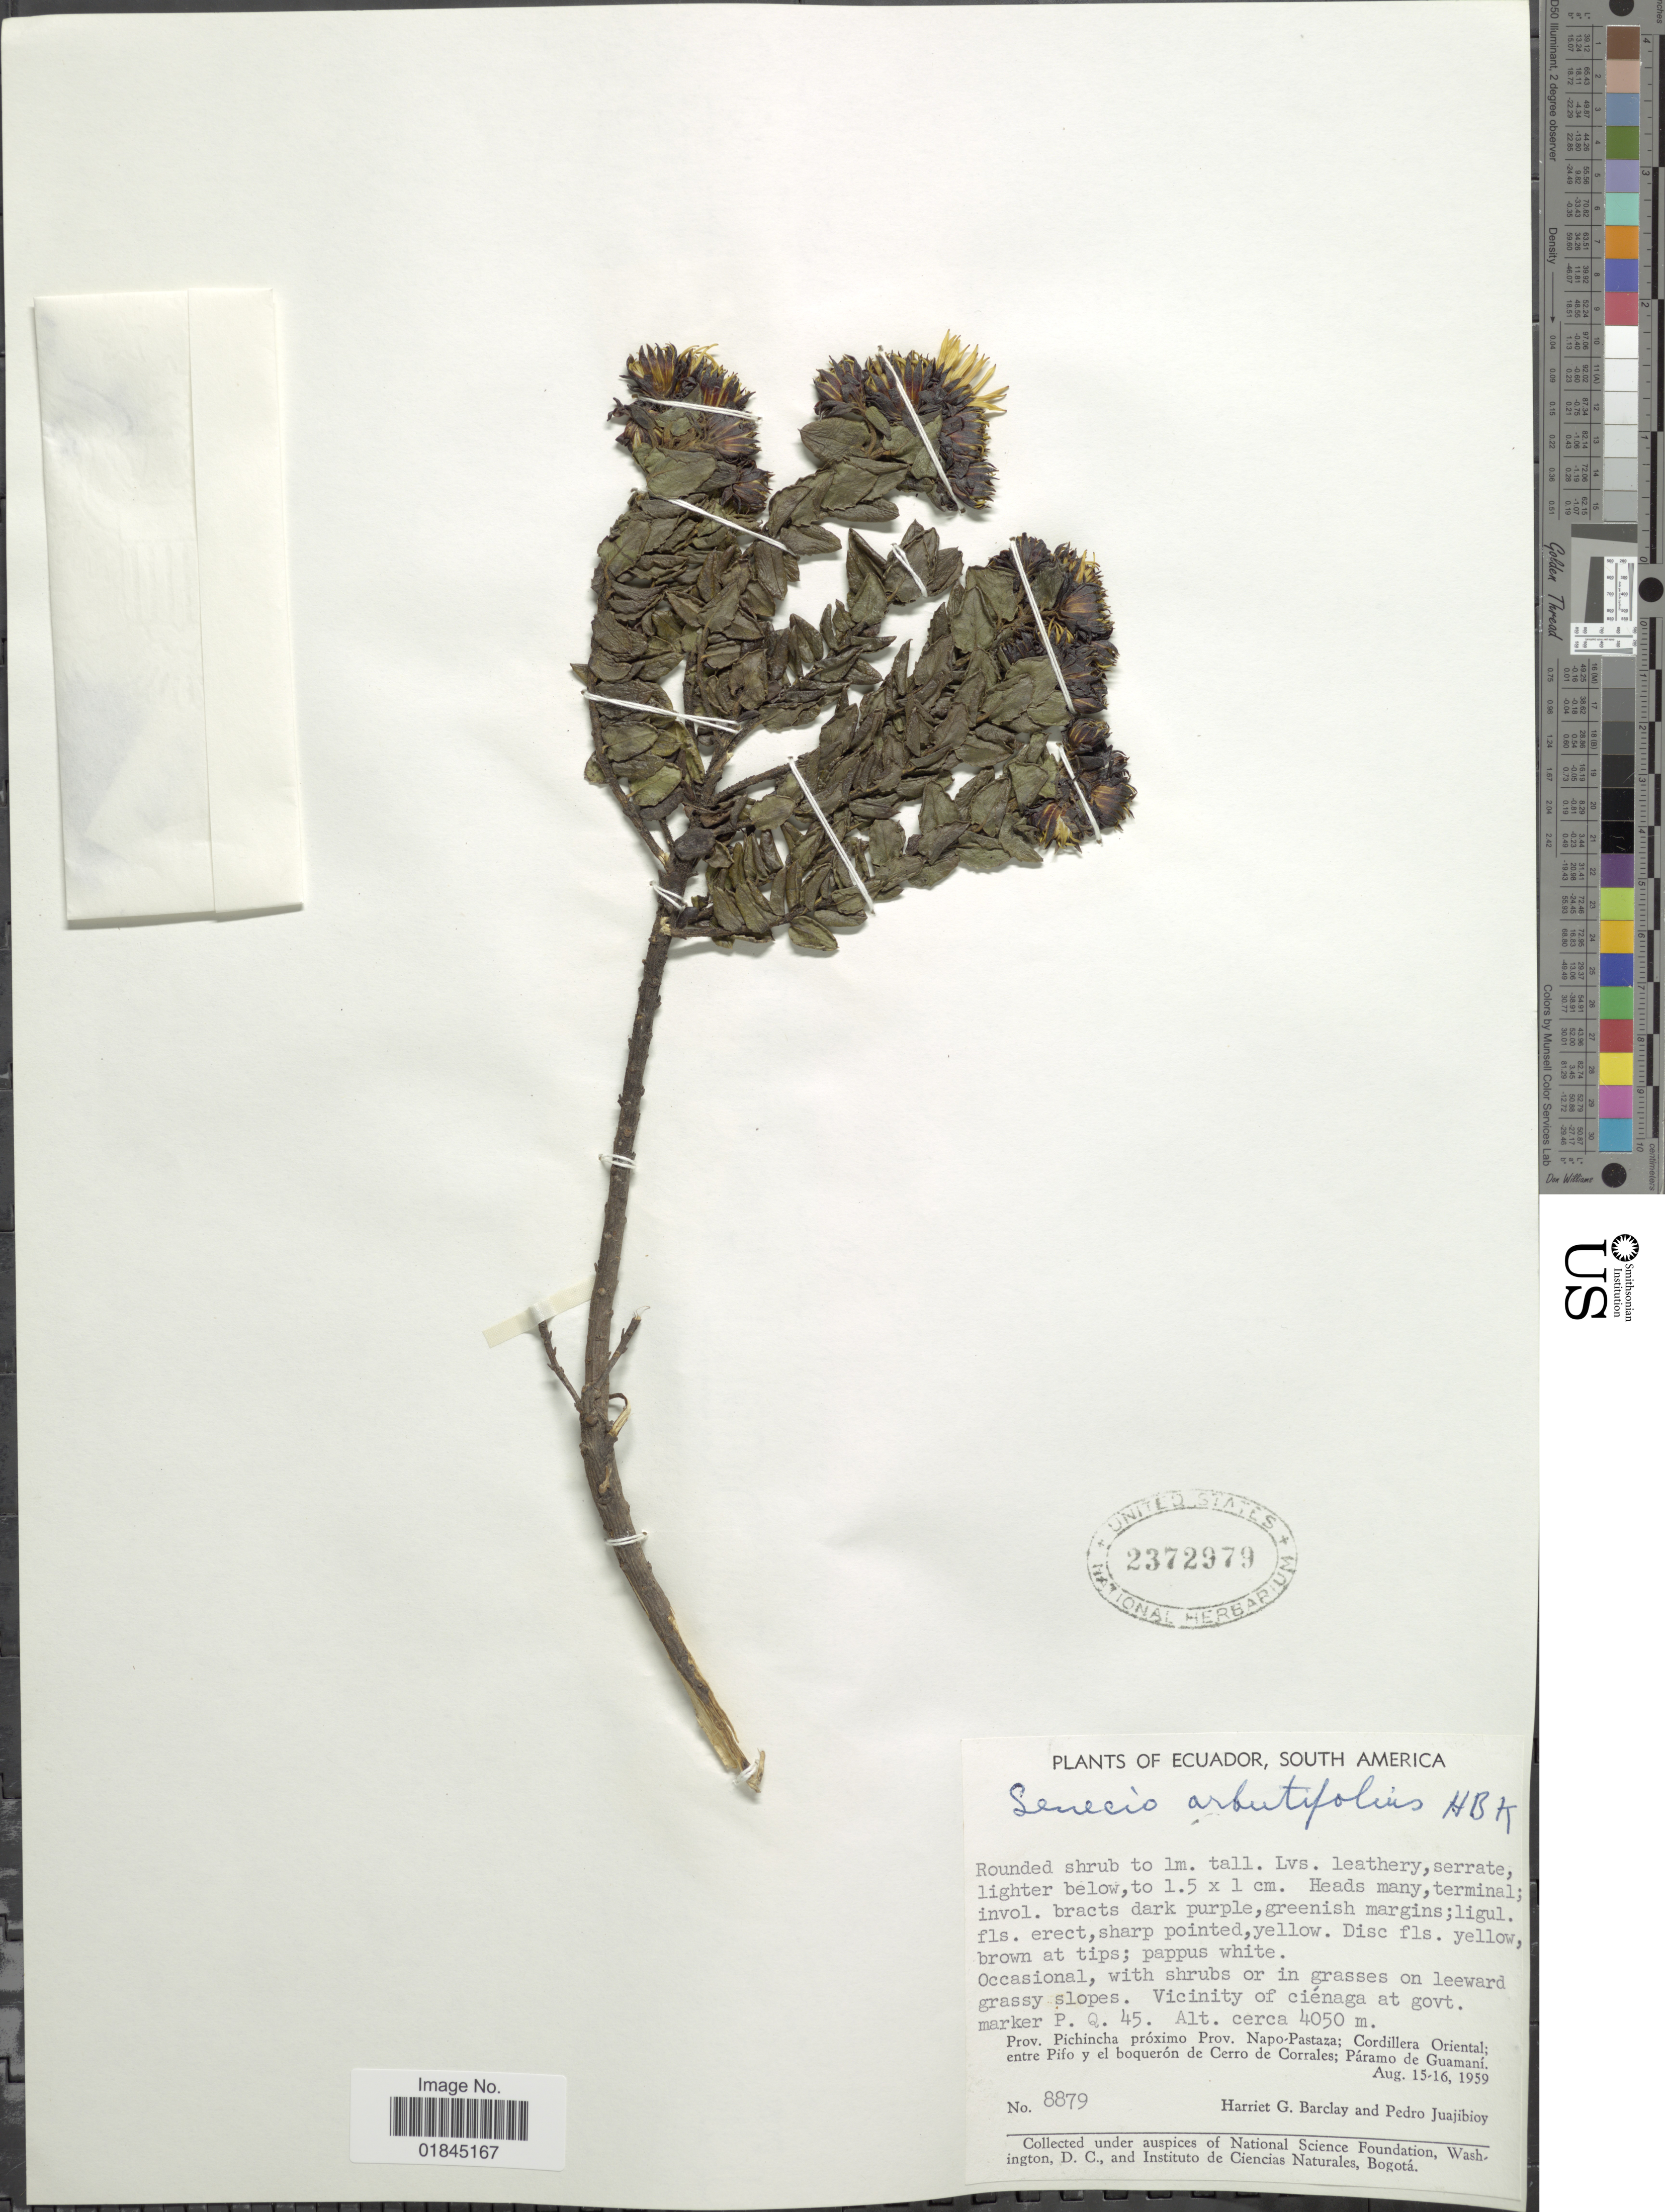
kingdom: Plantae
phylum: Tracheophyta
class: Magnoliopsida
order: Asterales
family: Asteraceae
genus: Pentacalia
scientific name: Pentacalia arbutifolia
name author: (Kunth) Cuatrec.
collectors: H. G. Barclay & P. Juajibioy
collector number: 8879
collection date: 1959-08-15/1959-08-16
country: Ecuador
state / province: Pichincha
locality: Vicinity of ciénaga at govt. marker P. Q. 45. Prov. Pichincha próximo Prov. Napo-Pastaza: Cordillera Oriental; entre Pifo y el boquerón de Cerro de Corrales; Páramo de Guamaní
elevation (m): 4050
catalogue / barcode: US 2372979